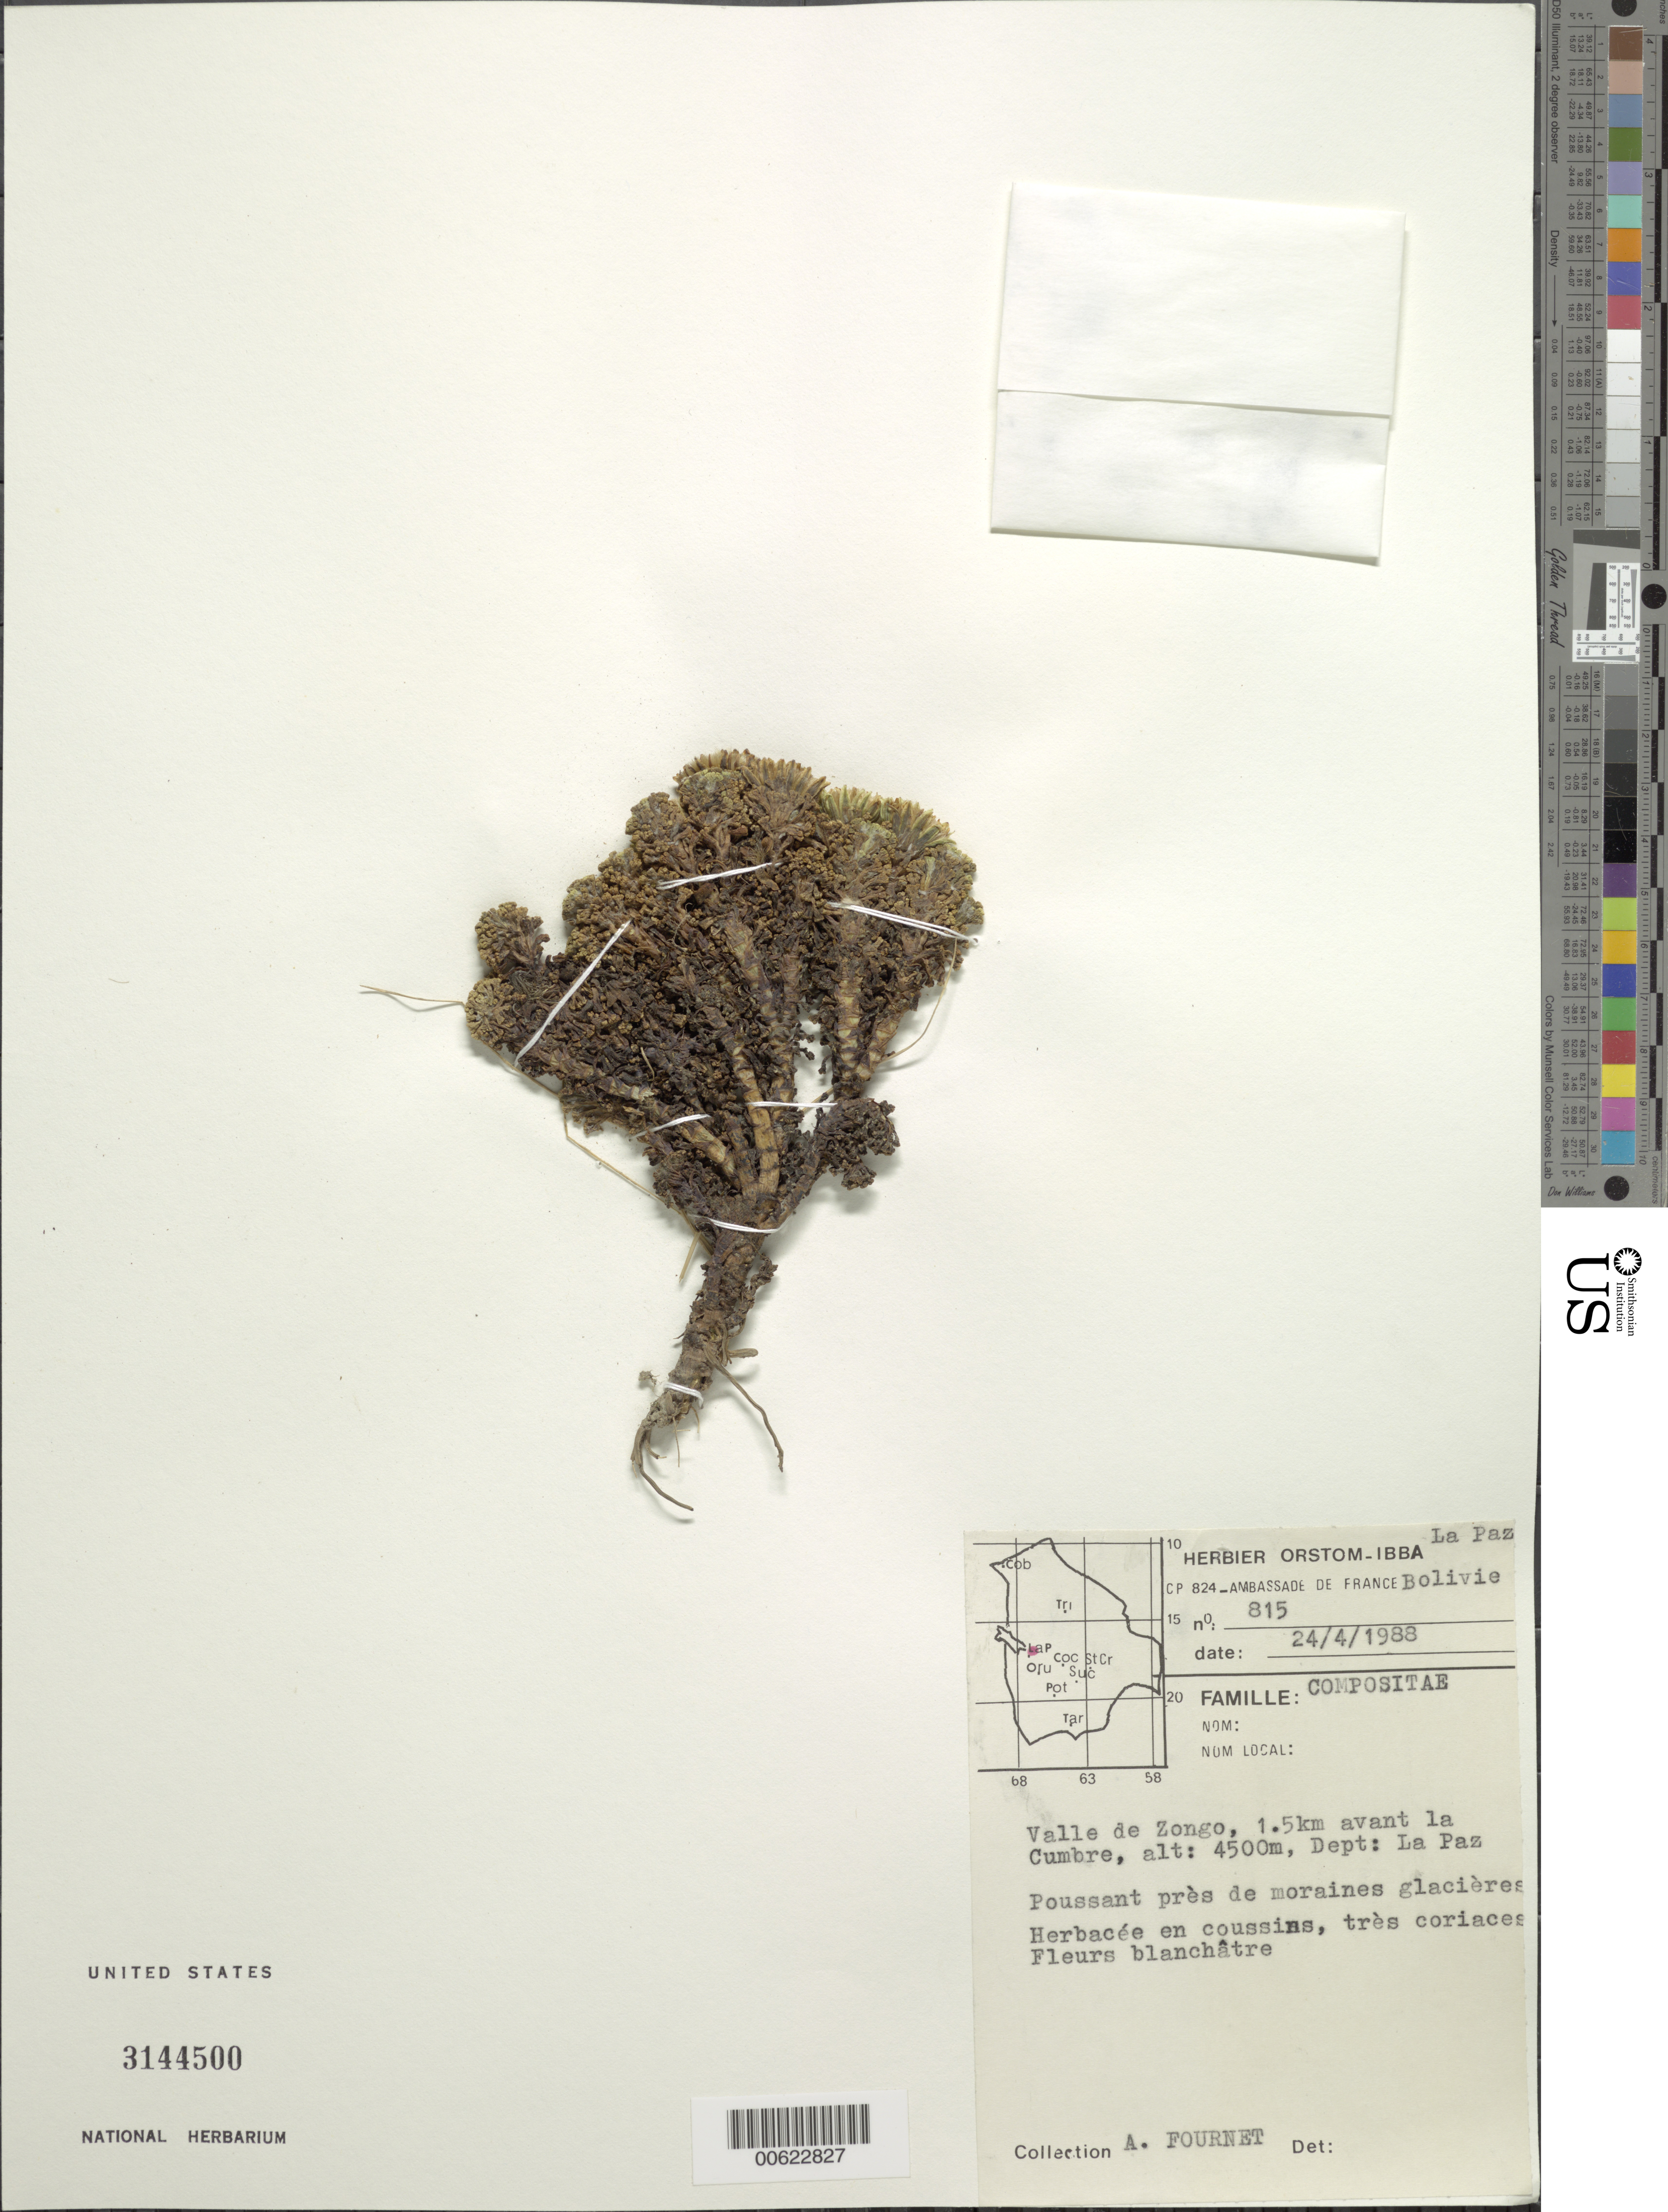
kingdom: Plantae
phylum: Tracheophyta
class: Magnoliopsida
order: Asterales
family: Asteraceae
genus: Xenophyllum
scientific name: Xenophyllum dactylophyllum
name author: (Sch. Bip.) V.A. Funk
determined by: Funk, Vicki A., (BOT), Smithsonian Institution - National Museum of Natural History (UNITED STATES)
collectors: A. Fournet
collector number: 815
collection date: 1988-04-24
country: Bolivia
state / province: La Paz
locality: Valle de Zongo, 1.5km. avant la Cumbre.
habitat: Poussant près de moraines glacières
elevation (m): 4500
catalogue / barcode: US 3144500